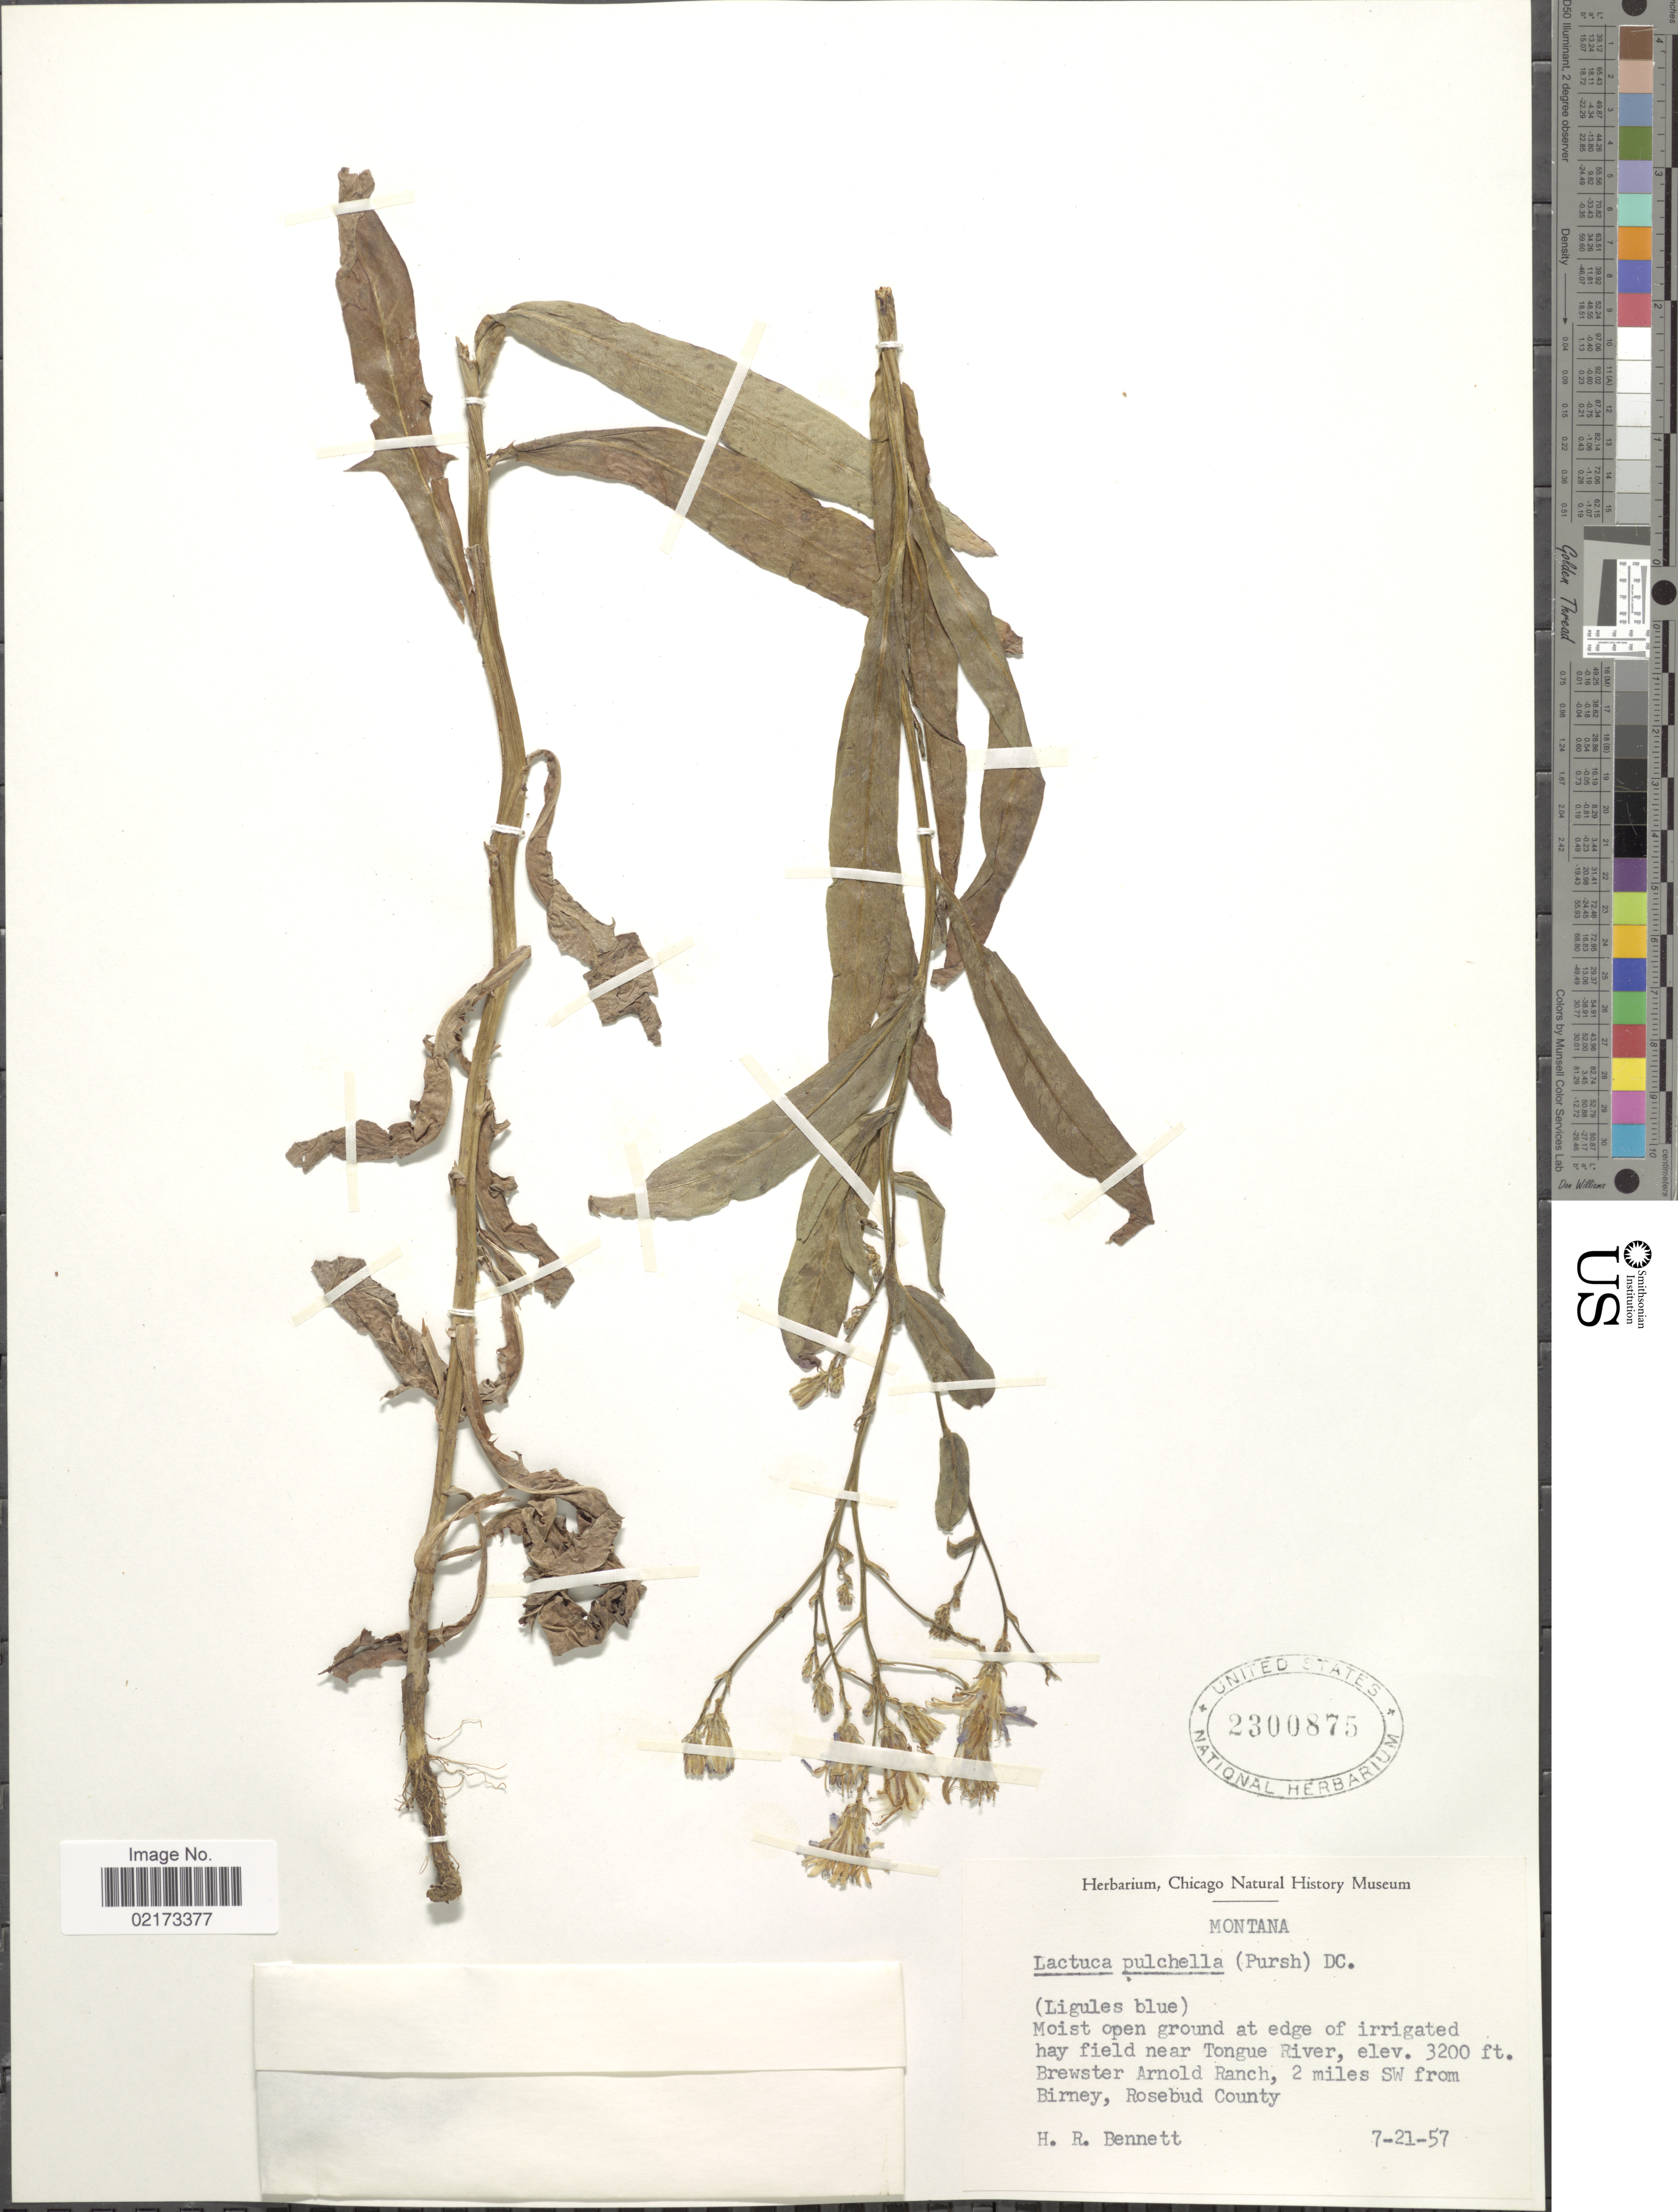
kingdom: Plantae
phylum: Tracheophyta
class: Magnoliopsida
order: Asterales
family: Asteraceae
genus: Lactuca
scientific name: Lactuca tatarica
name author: (L.) C.A. Mey.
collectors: H. R. Bennett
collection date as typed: Transcribed d/m/y: 21/7/57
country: United States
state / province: Montana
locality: Near Tongue River, Brewster Arnold Ranch, 2 miles SW from Birney, Rosebud County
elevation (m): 975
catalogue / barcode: US 2300875